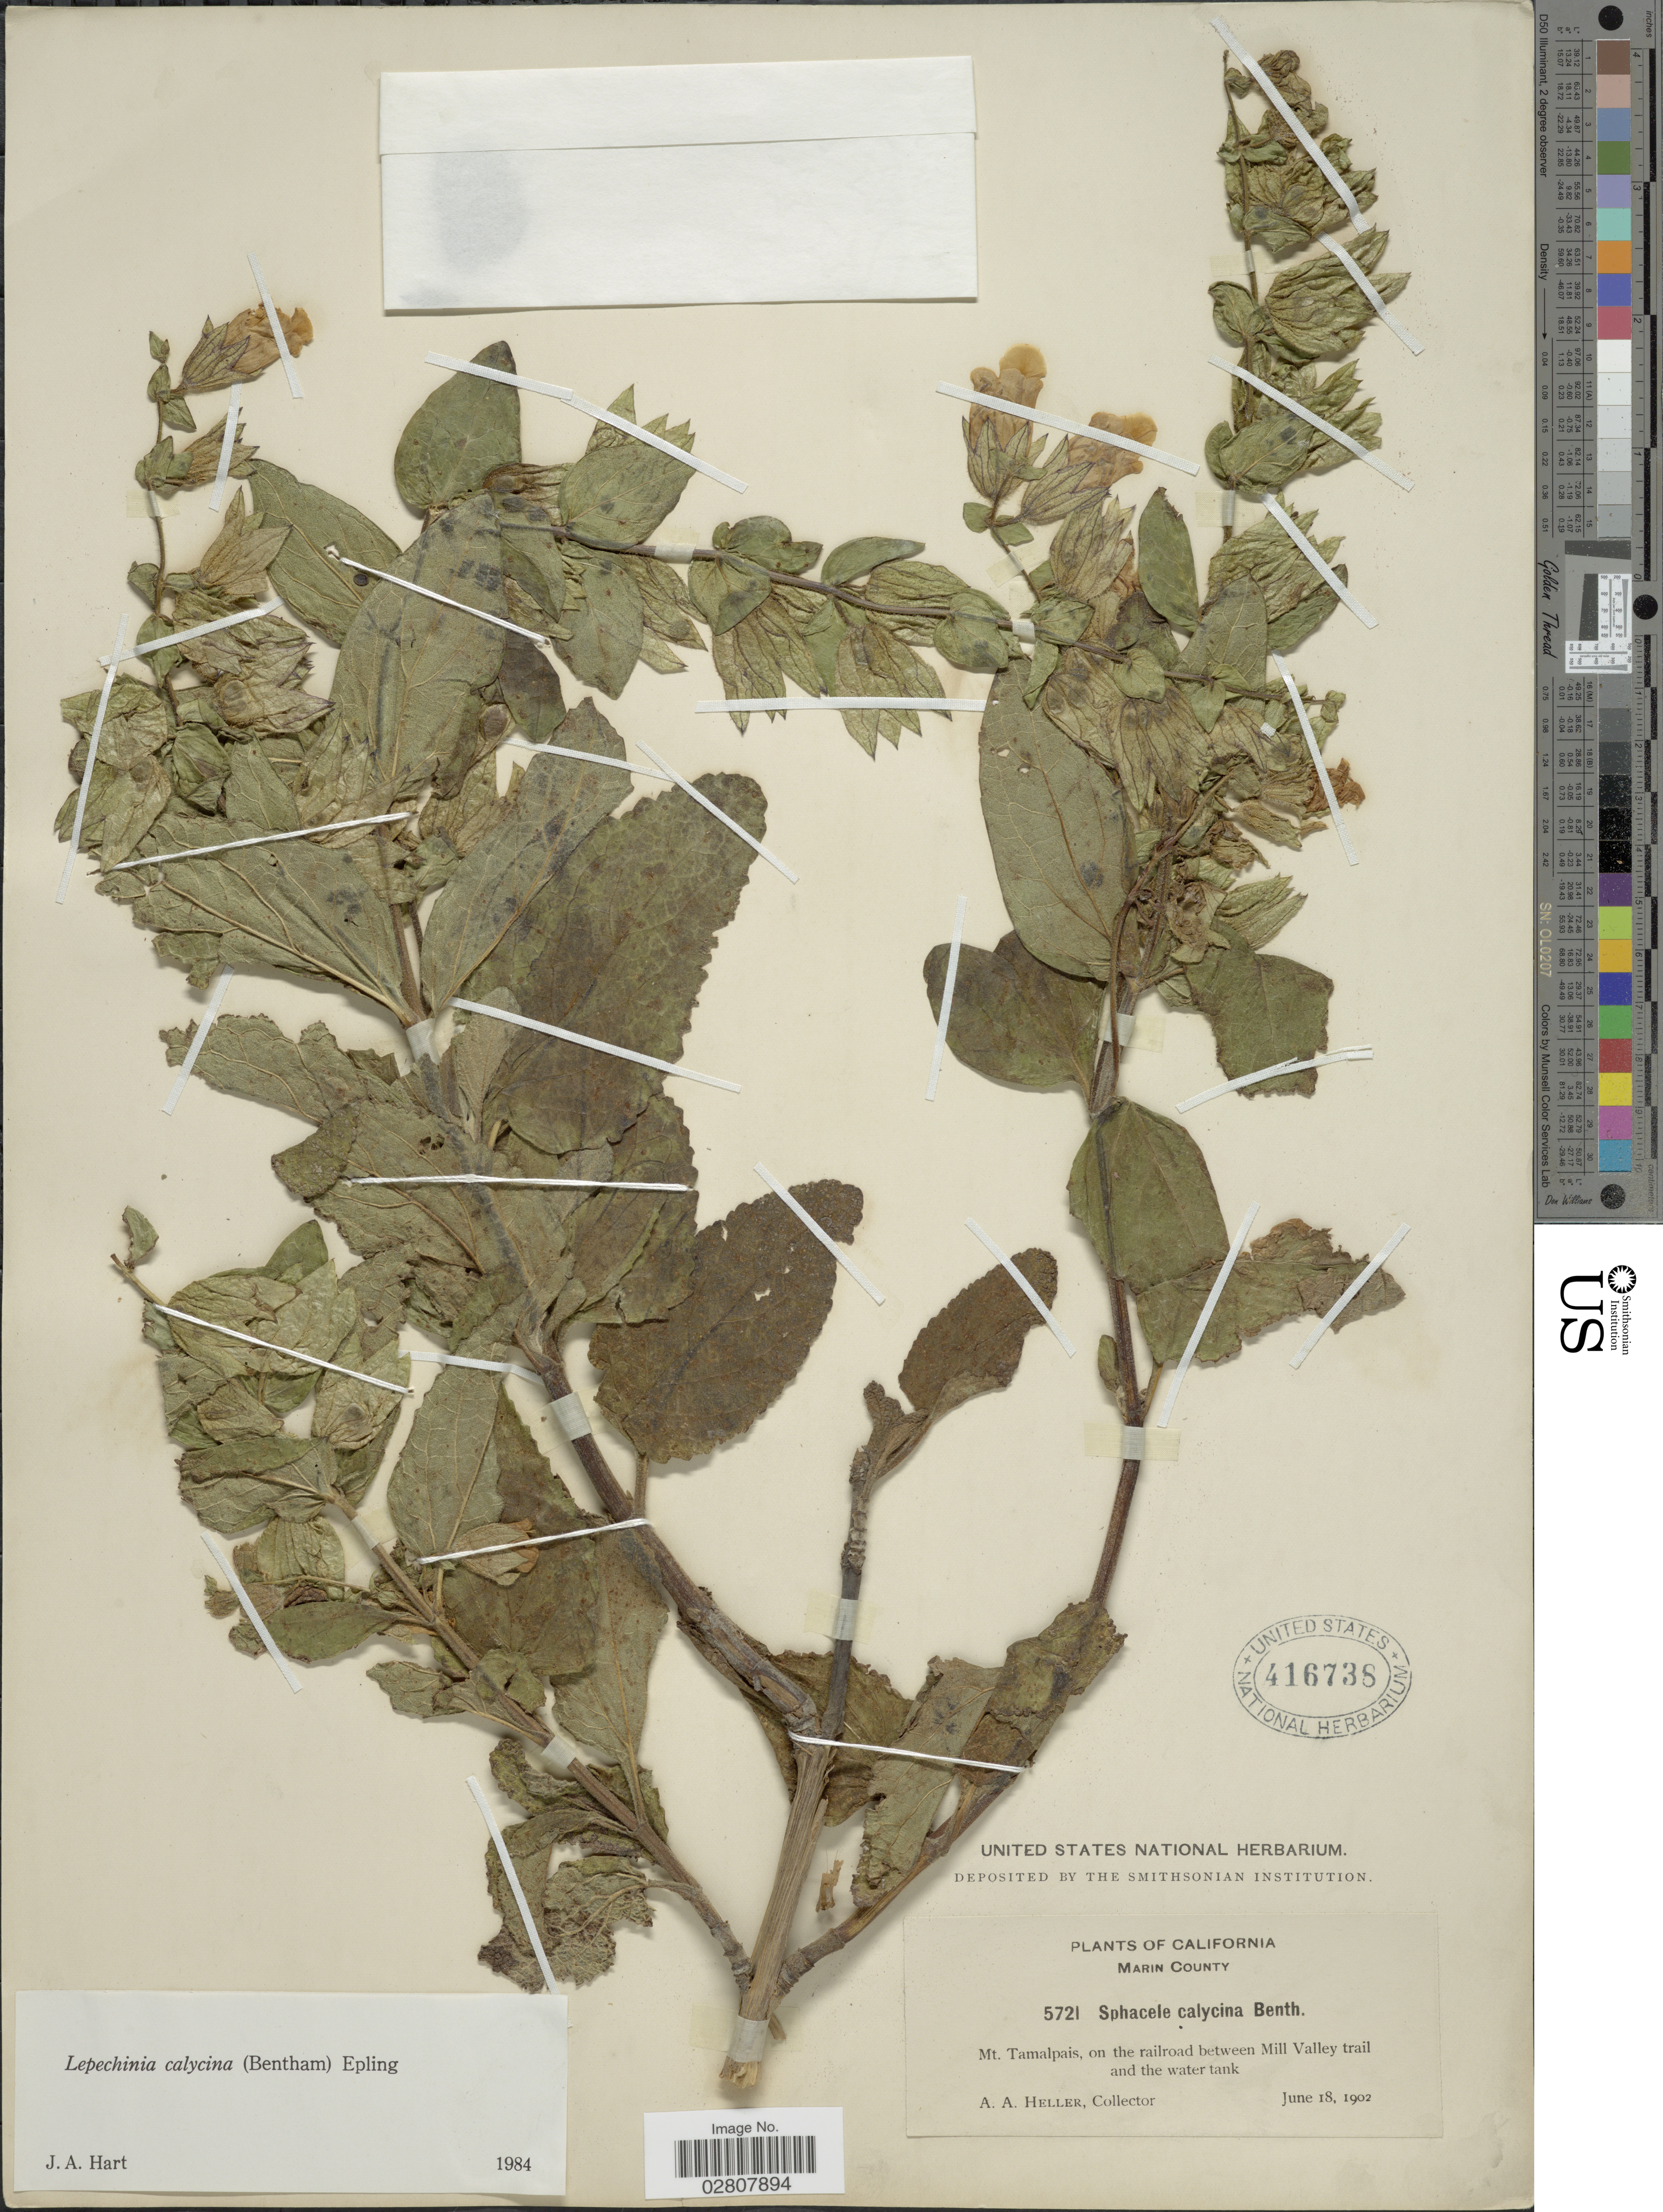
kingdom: Plantae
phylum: Tracheophyta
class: Magnoliopsida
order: Lamiales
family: Lamiaceae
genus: Lepechinia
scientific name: Lepechinia calycina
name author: (Benth.) Epling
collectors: A. A. Heller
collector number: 5721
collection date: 1902-06-18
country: United States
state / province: California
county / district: Marin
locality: Marin County. Mt. Tamalpais, on the railroad between Mill Valley trail and the water tank.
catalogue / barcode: US 416738